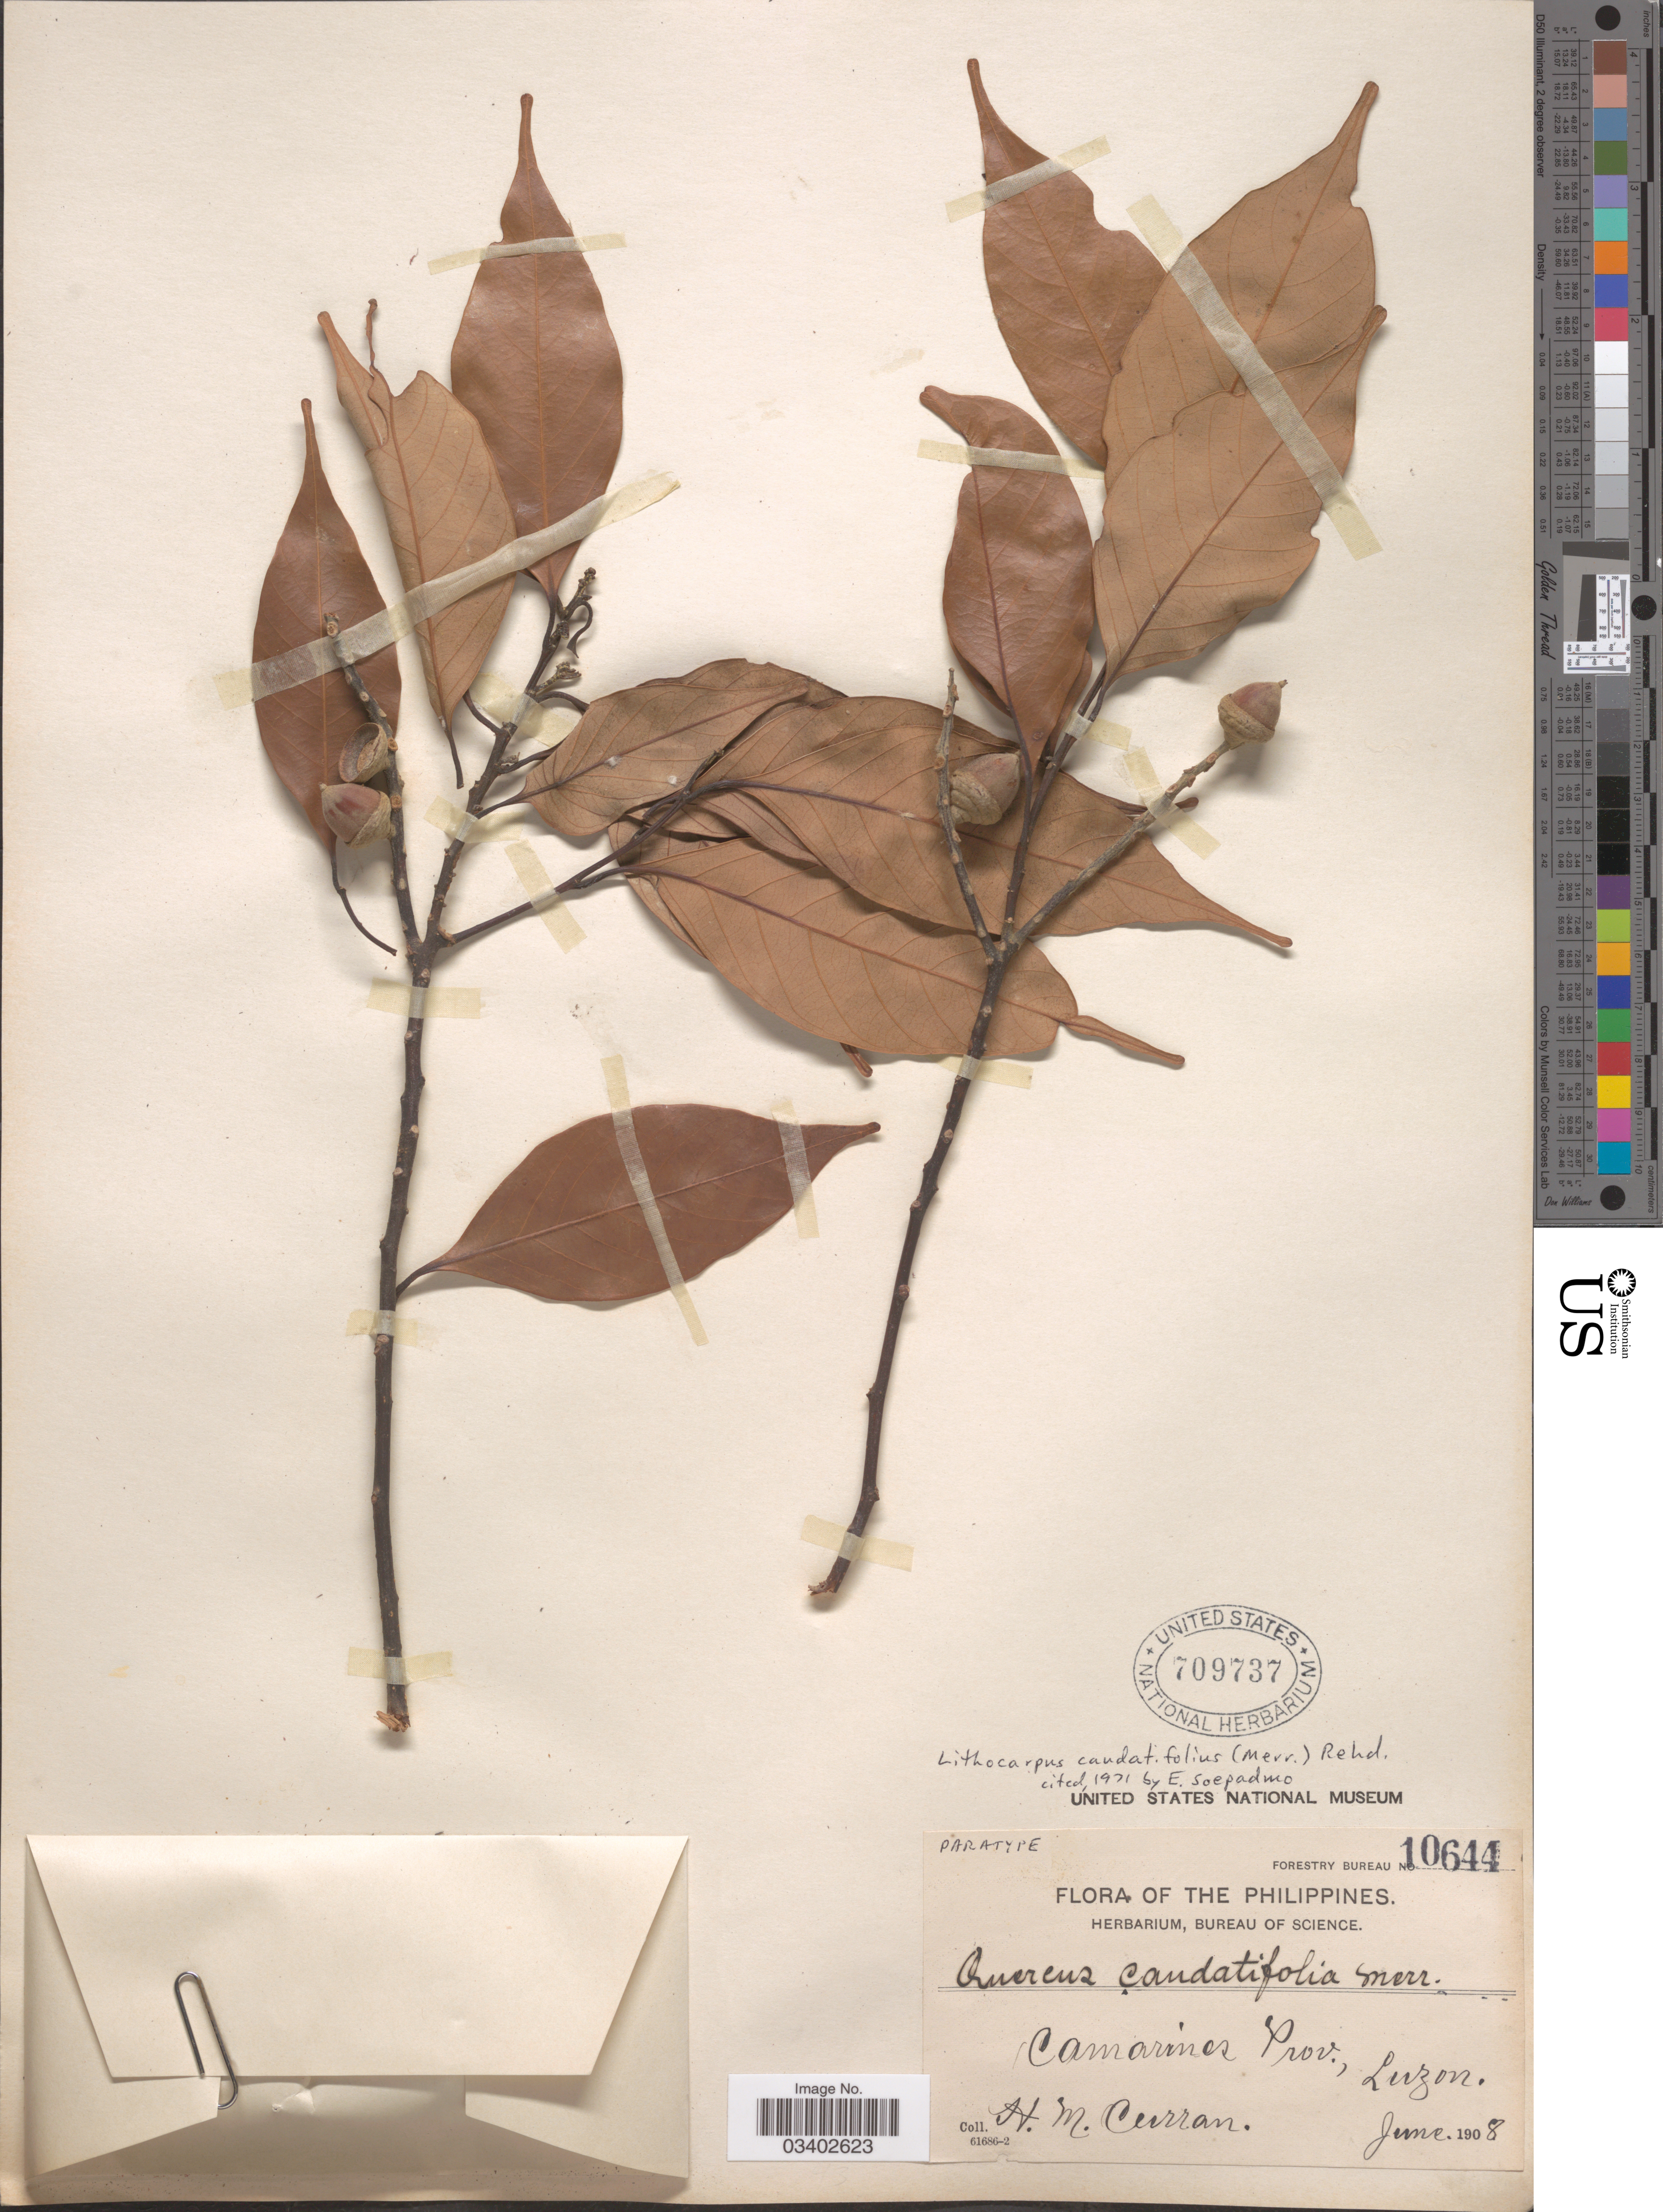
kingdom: Plantae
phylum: Tracheophyta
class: Magnoliopsida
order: Fagales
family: Fagaceae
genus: Lithocarpus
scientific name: Lithocarpus caudatifolius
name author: (Merr.) Rehder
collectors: H. M. Curran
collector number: Forestry Bureau 10644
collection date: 1908-06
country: Philippines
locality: Camarines Prov., Luzon.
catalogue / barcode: US 709737